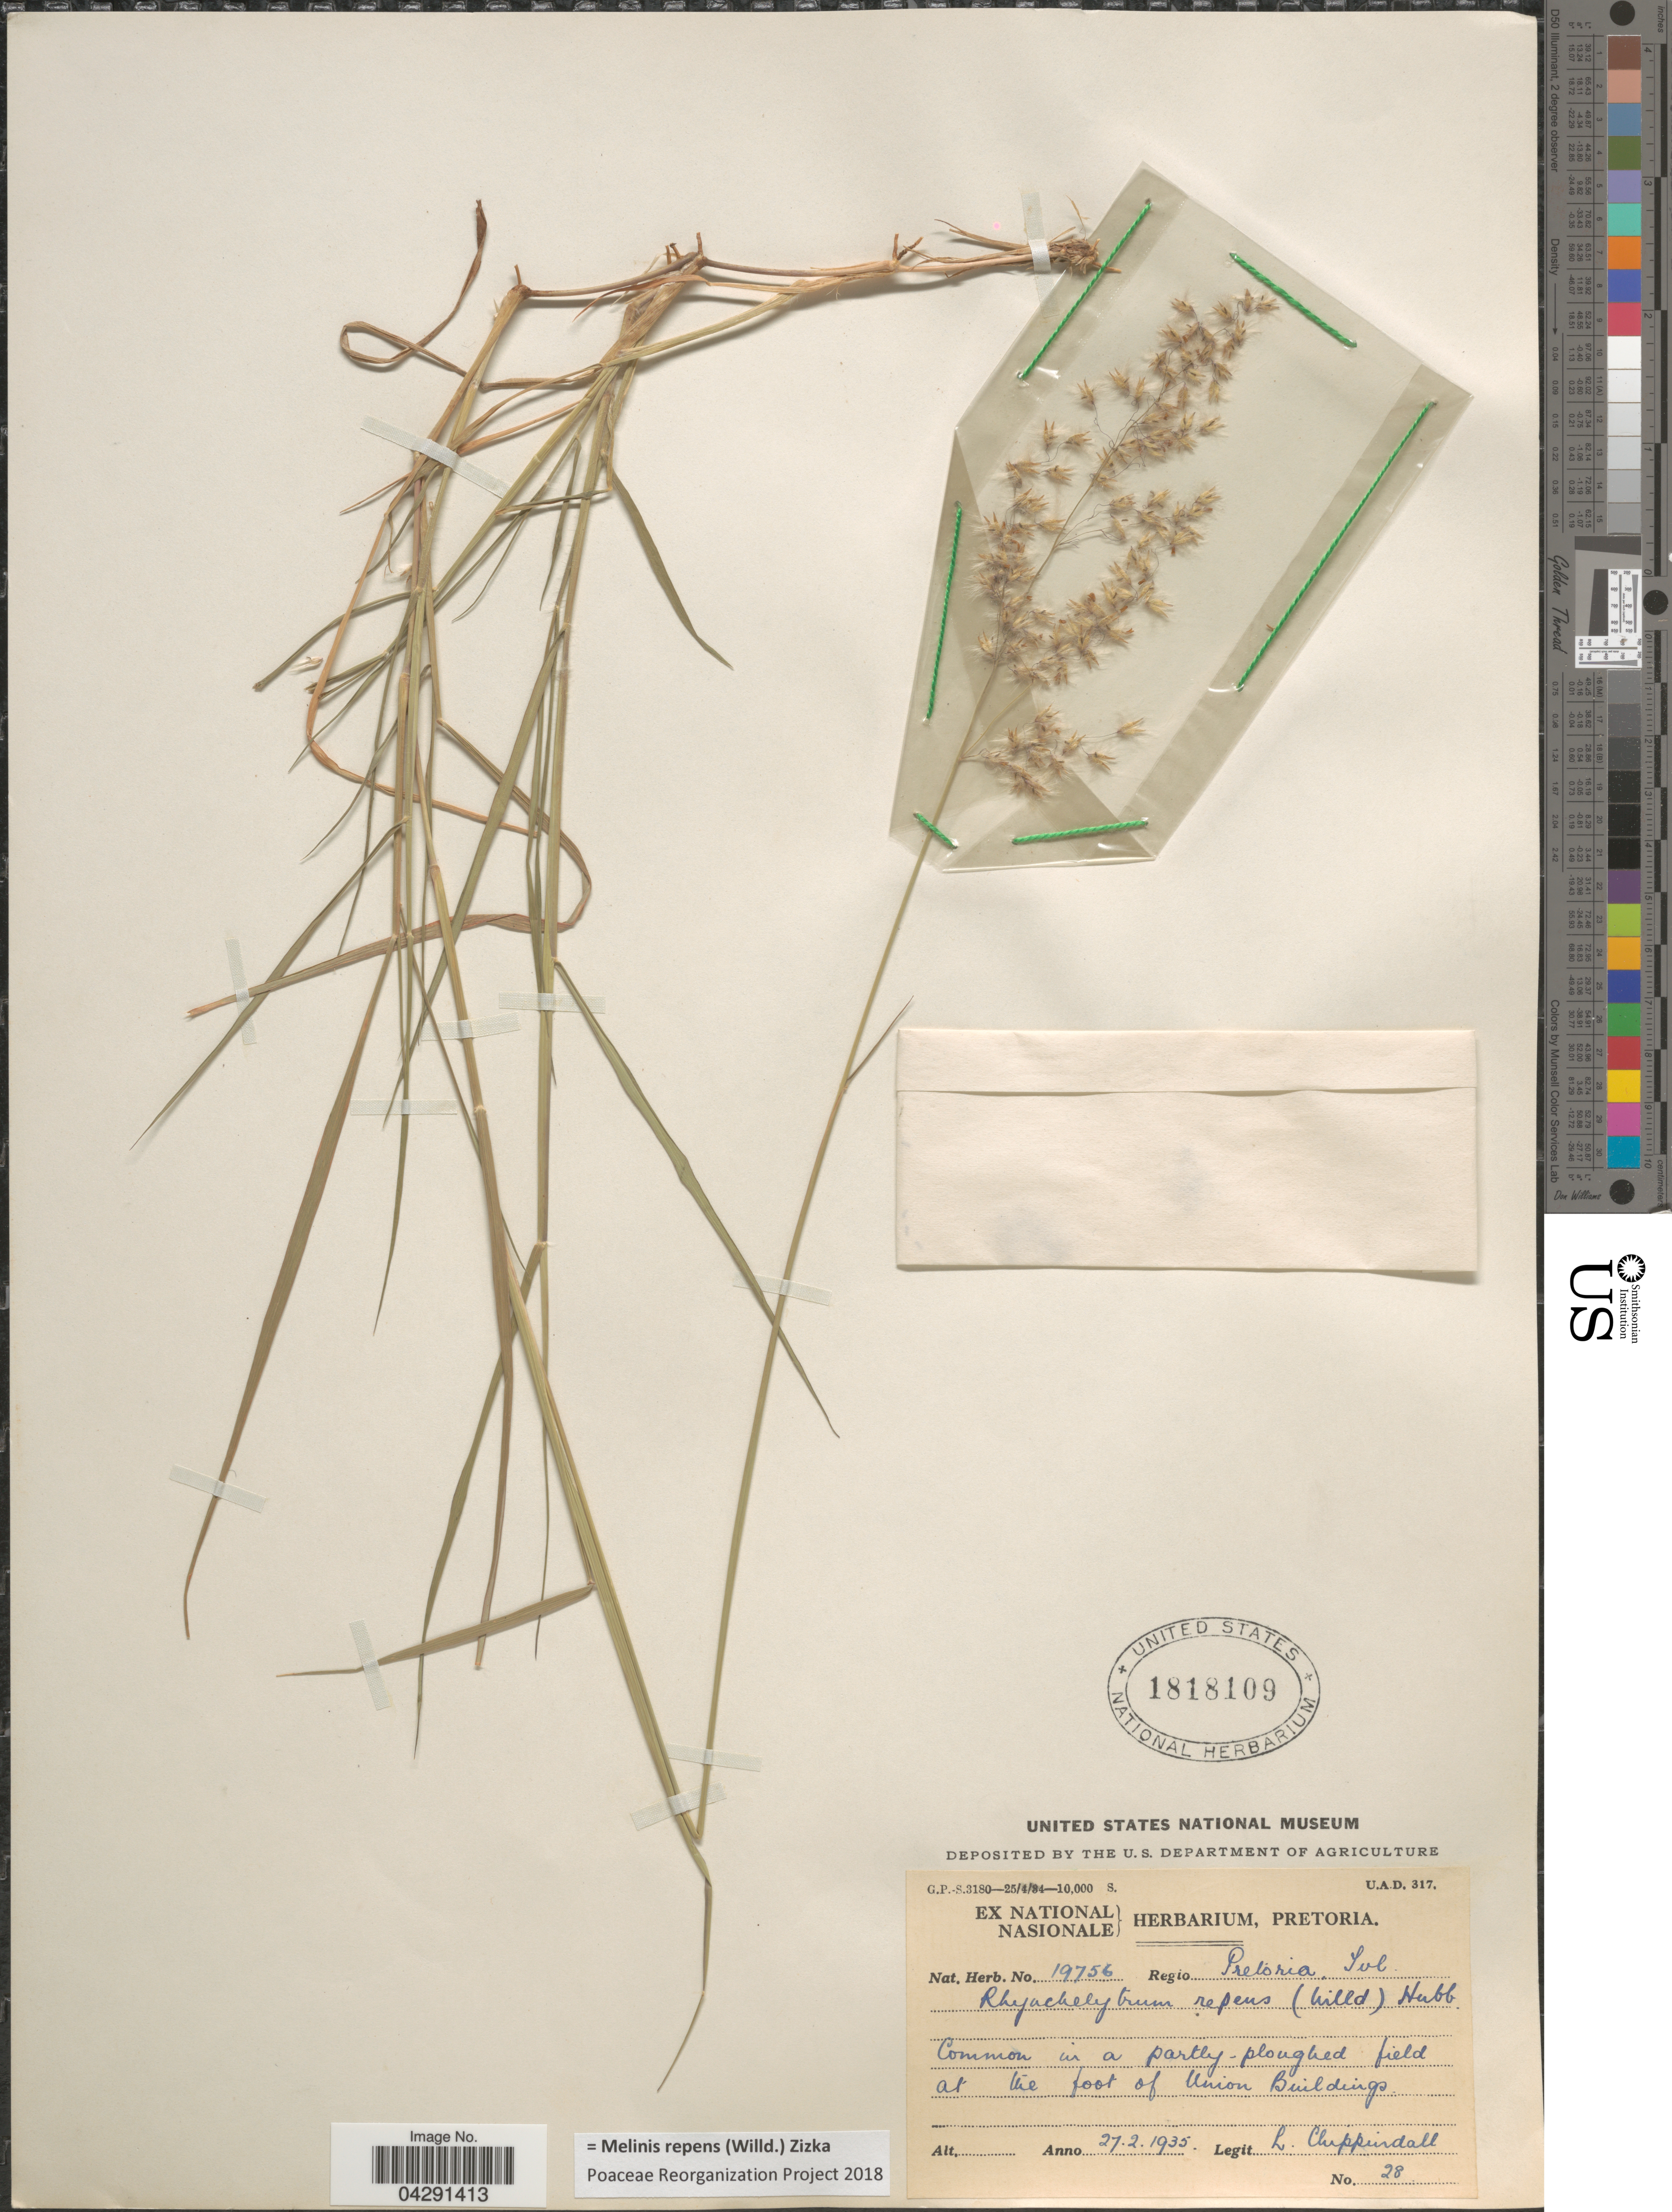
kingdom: Plantae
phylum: Tracheophyta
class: Liliopsida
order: Poales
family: Poaceae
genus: Melinis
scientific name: Melinis repens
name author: (Willd.) Zizka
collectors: L. Chippindall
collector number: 28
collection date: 1935-02-27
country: South Africa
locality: Regio Pretoria. Tvl. Common in a partly-ploughed field at the foot of Union Buildings.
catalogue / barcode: US 1818109